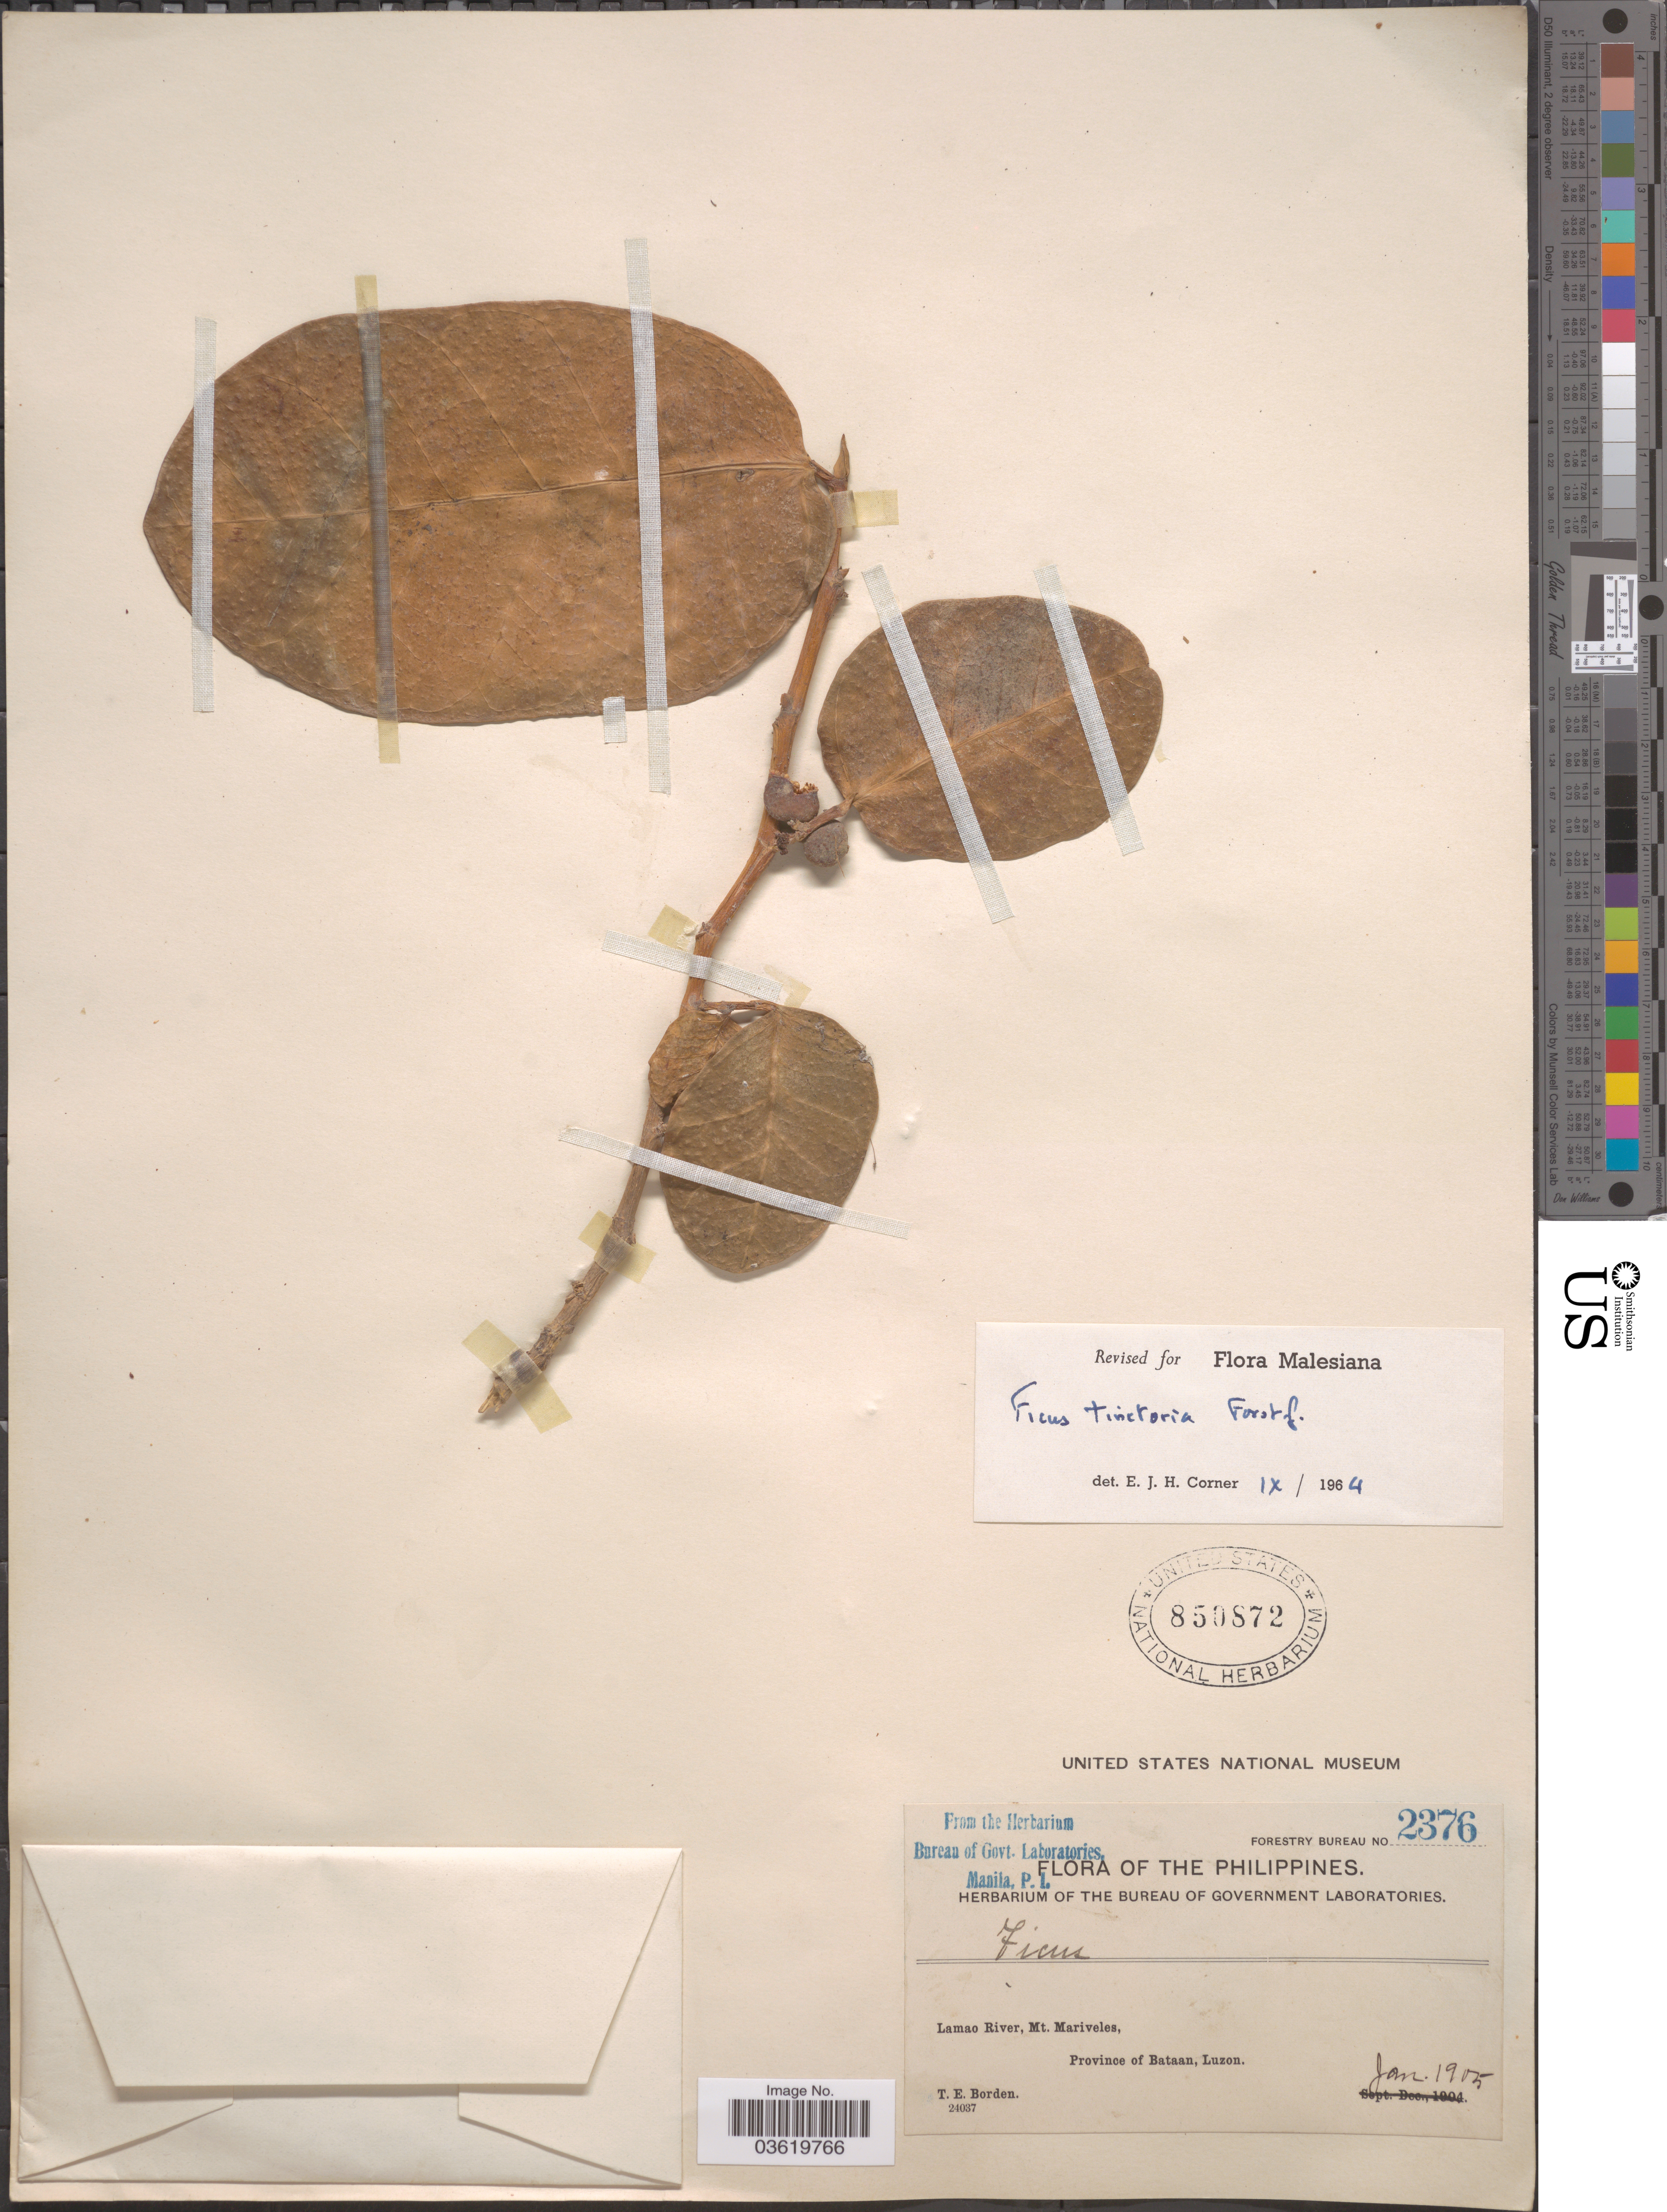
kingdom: Plantae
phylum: Tracheophyta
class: Magnoliopsida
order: Rosales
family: Moraceae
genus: Ficus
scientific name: Ficus tinctoria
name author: G. Forst.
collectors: T. E. Borden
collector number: Forestry Bureau 2376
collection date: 1905-01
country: Philippines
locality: Lamao River, Mt Mariveles, Province of Bataan, Luzon.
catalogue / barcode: US 850872